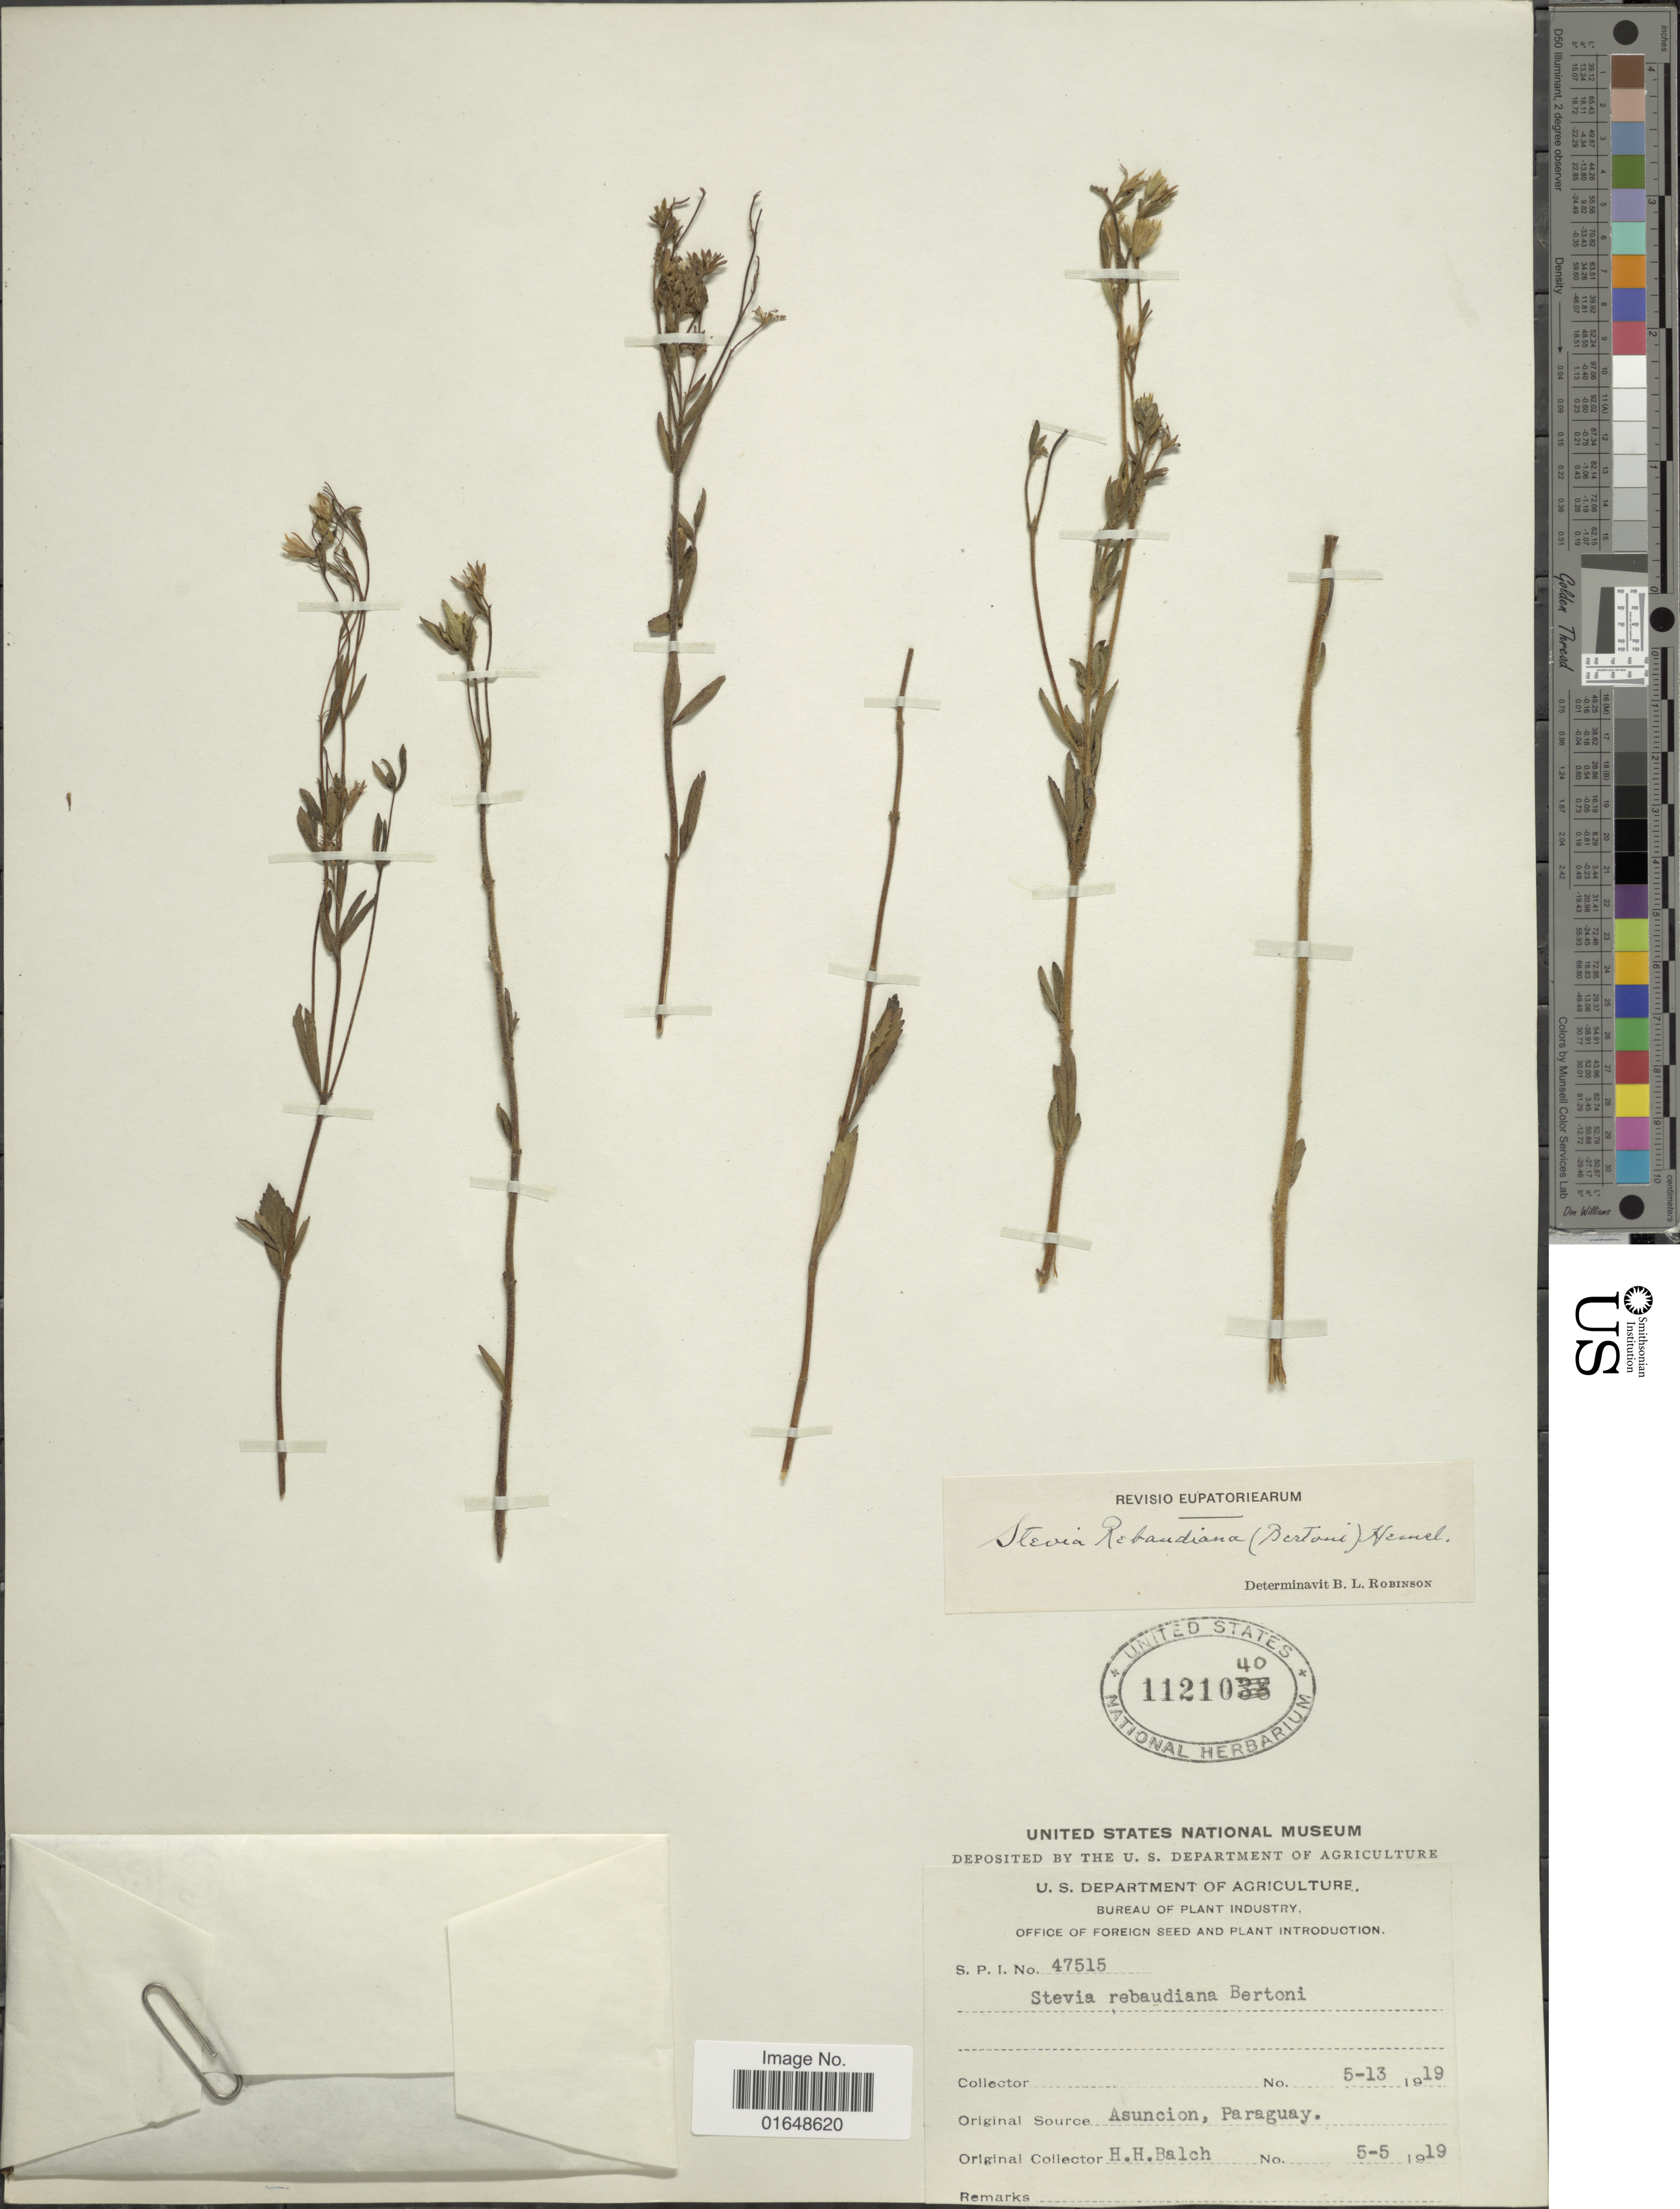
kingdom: Plantae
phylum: Tracheophyta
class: Magnoliopsida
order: Asterales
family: Asteraceae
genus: Stevia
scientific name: Stevia rebaudiana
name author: (Bertoni) Hemsl.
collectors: H. Balch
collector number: SPI47515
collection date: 1919-05-05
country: Paraguay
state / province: Asuncion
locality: Asuncion, Paraguay [unsure placement]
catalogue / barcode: US 1121040